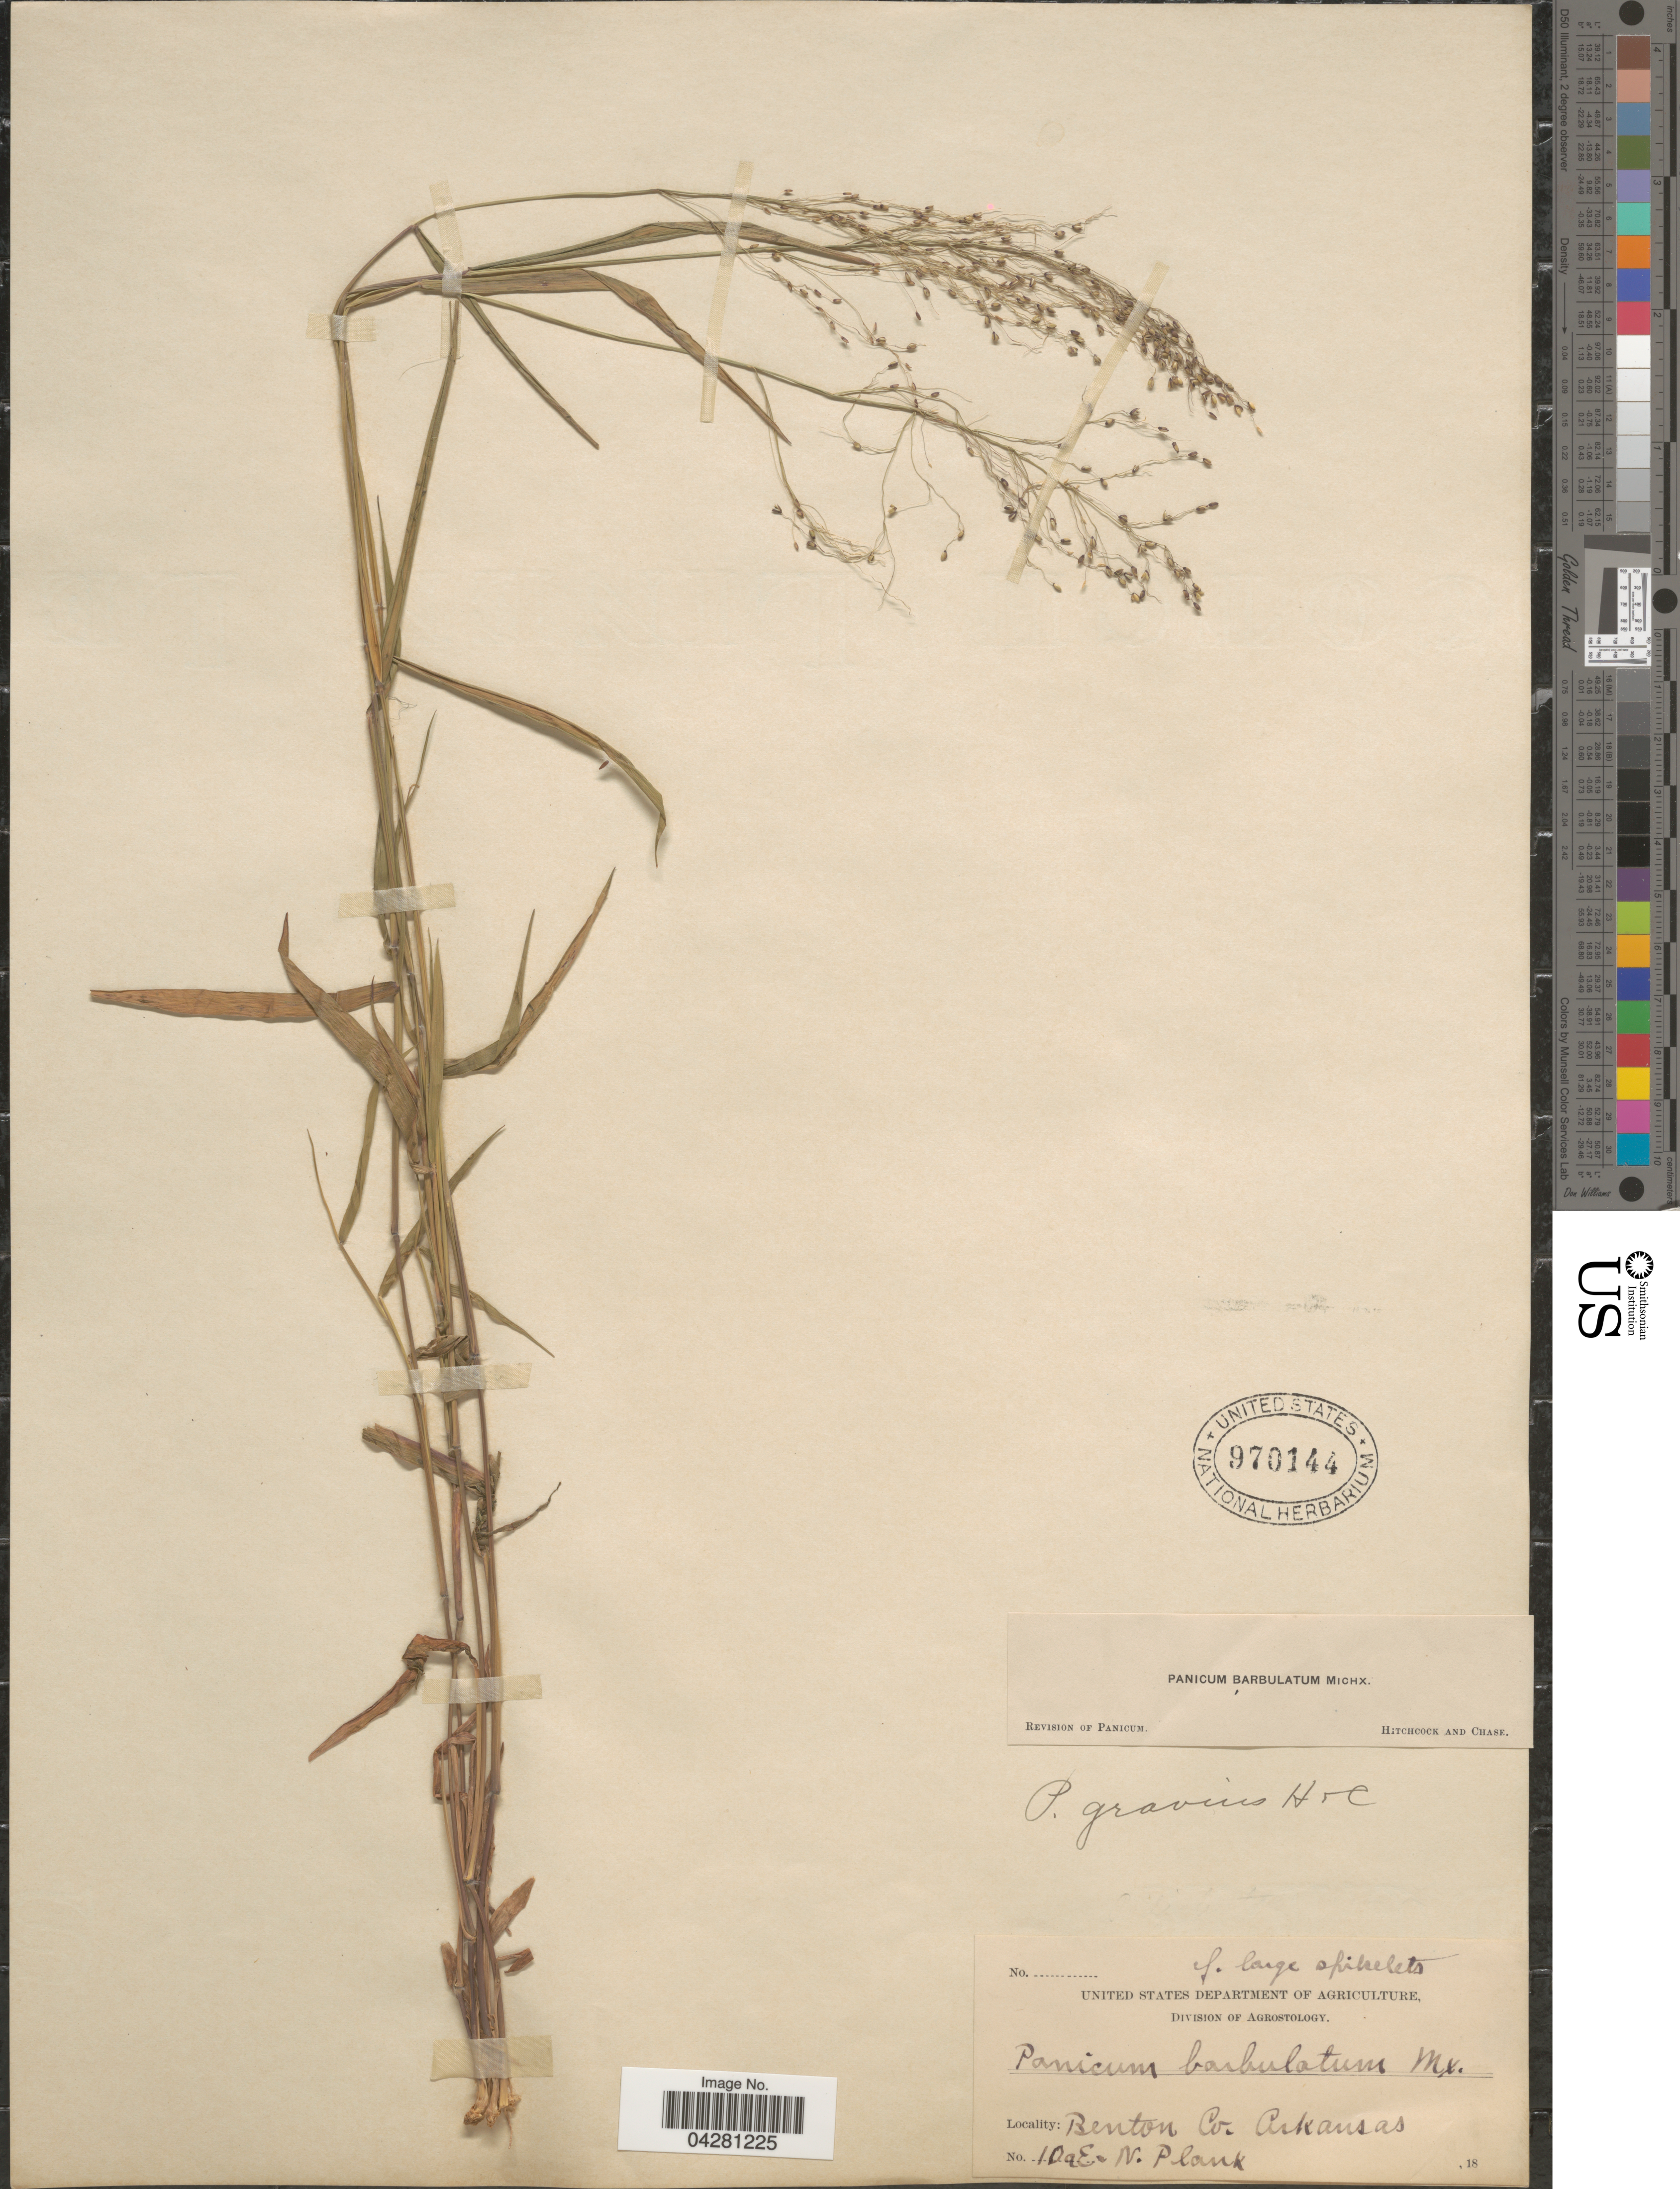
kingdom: Plantae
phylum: Tracheophyta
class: Liliopsida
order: Poales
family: Poaceae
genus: Dichanthelium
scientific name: Dichanthelium dichotomum var. dichotomum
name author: (L.) Gould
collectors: E. Plank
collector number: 10a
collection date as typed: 18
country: United States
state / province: Arkansas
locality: Benton Co.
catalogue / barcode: US 970144